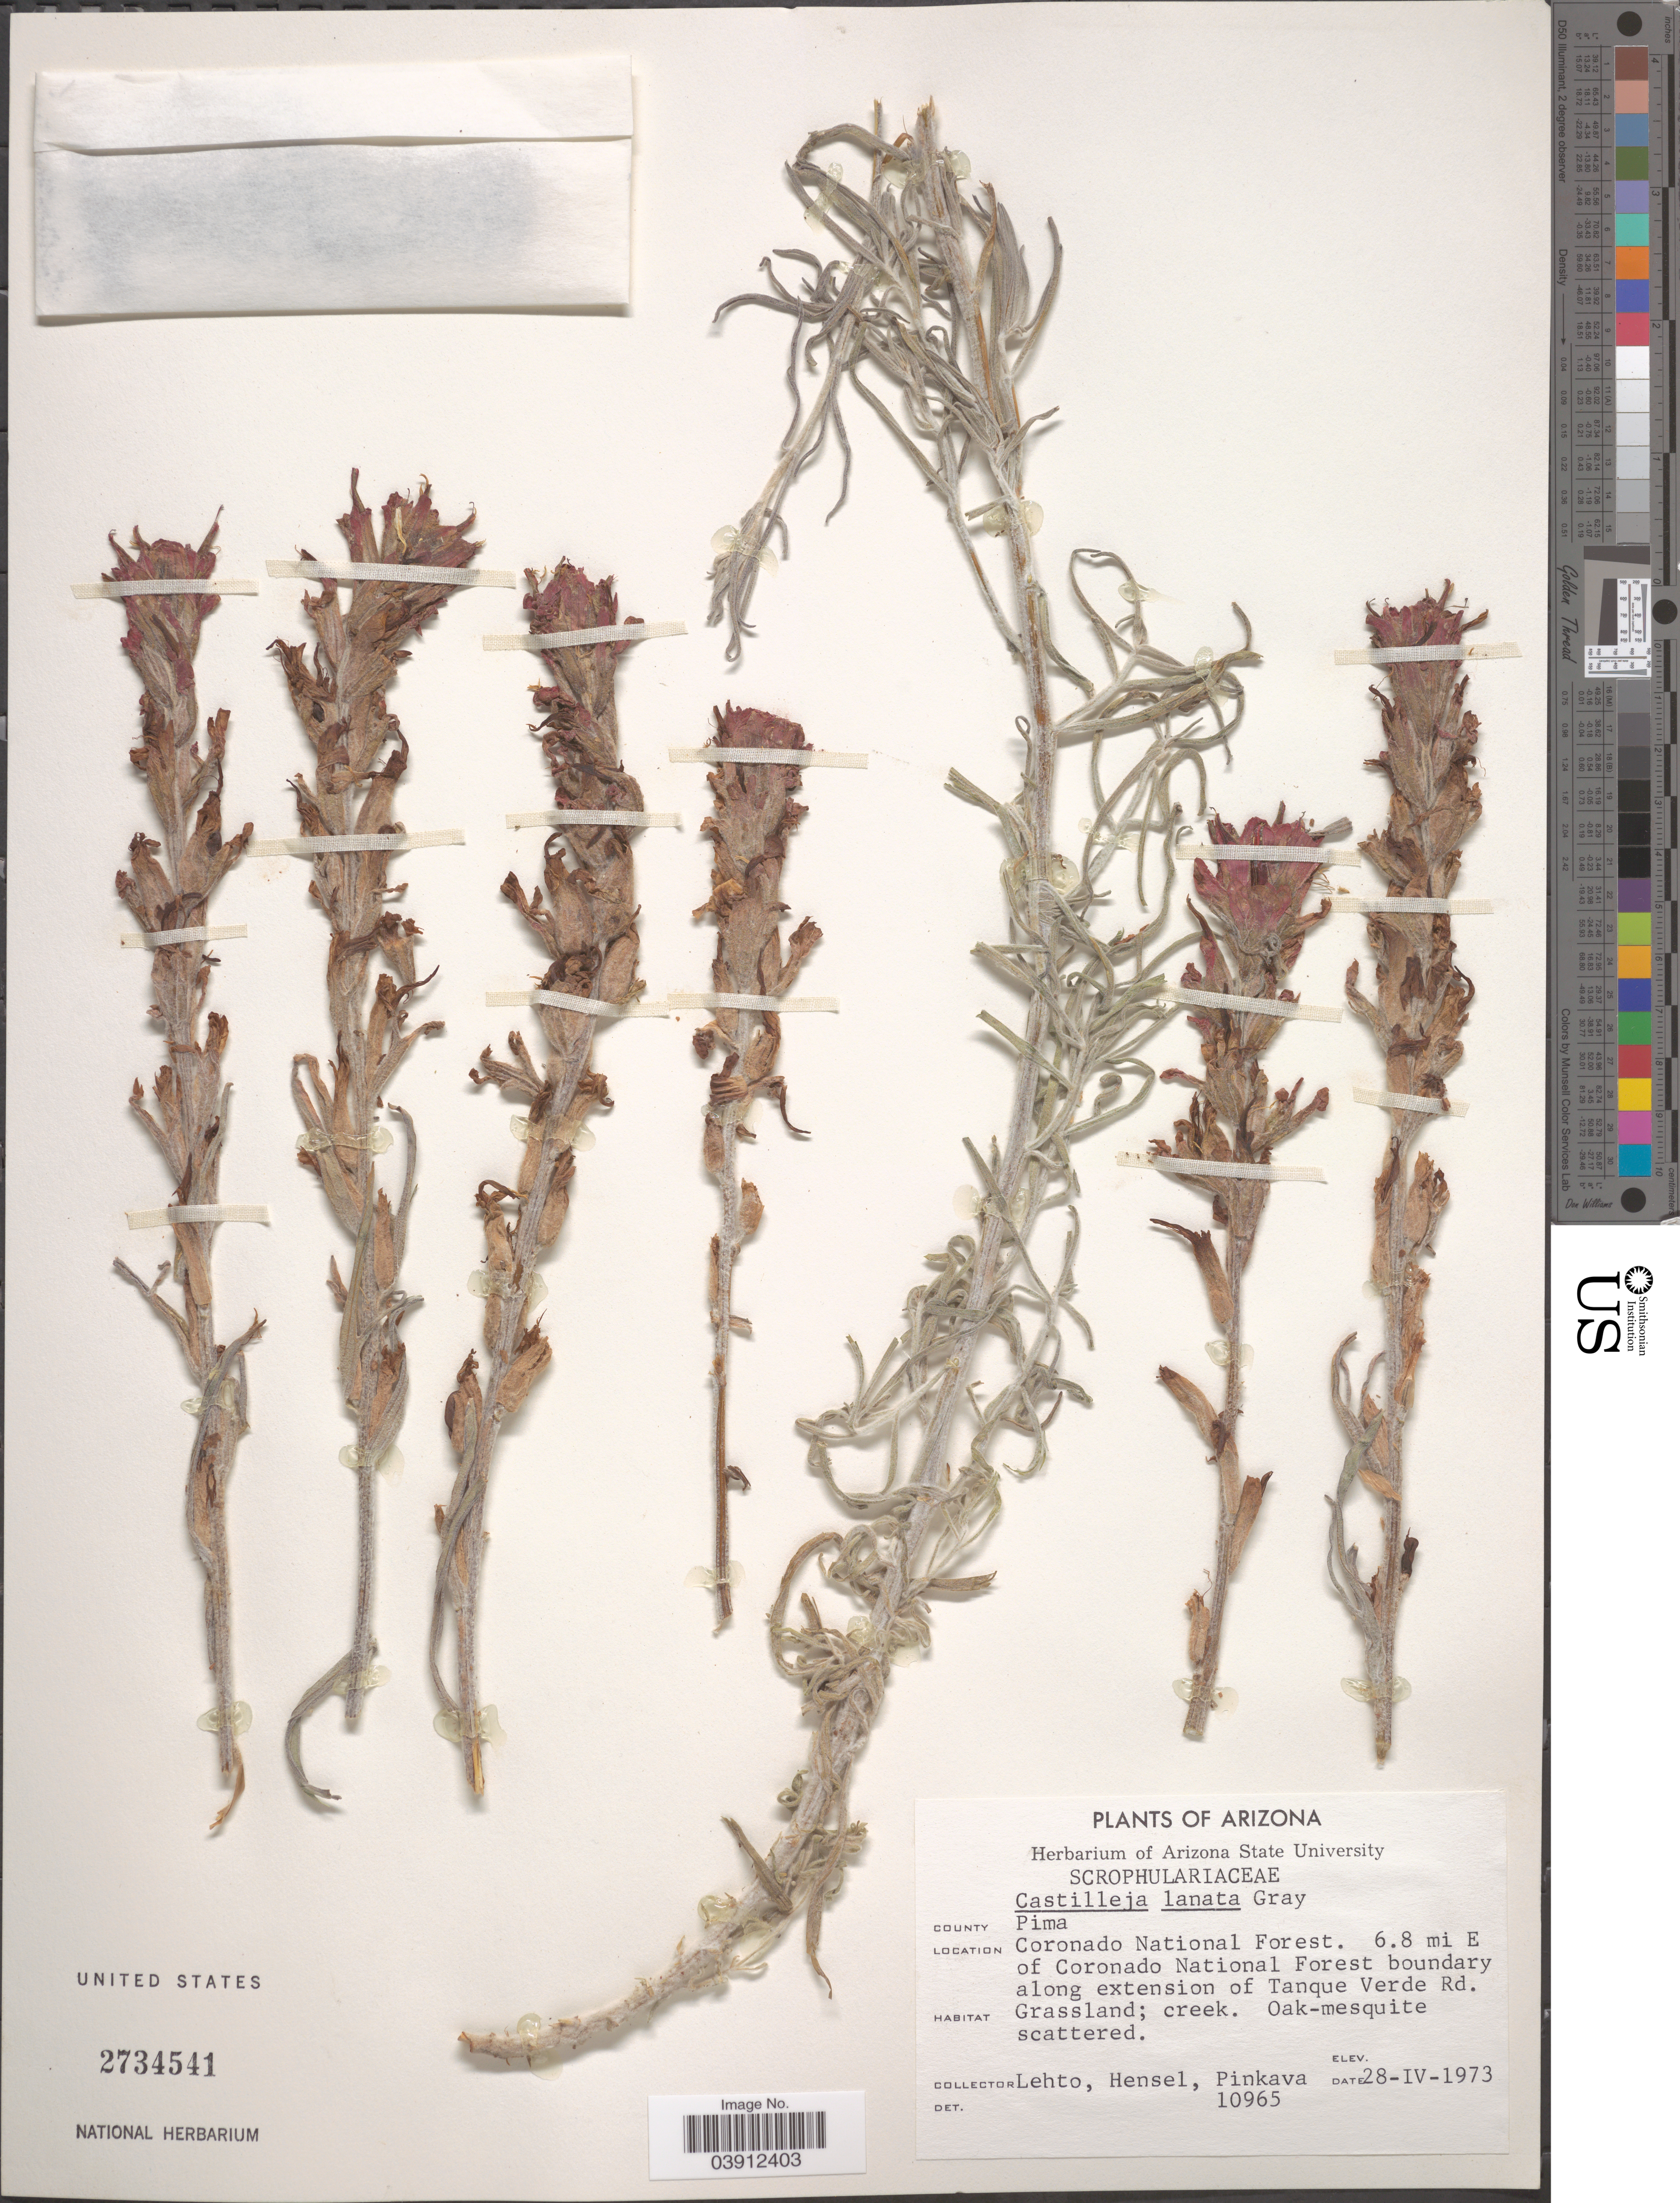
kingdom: Plantae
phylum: Tracheophyta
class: Magnoliopsida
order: Lamiales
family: Orobanchaceae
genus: Castilleja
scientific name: Castilleja lanata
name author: A. Gray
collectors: -. Lehto, -. Hensel & -. Pinkava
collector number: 10965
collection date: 1973-04-28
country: United States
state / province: Arizona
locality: County Pima. Coronado National Forest. 6.8 mi E of Coronado National Forest boundary along extension of Tanque Verde Rd.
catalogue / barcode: US 2734541